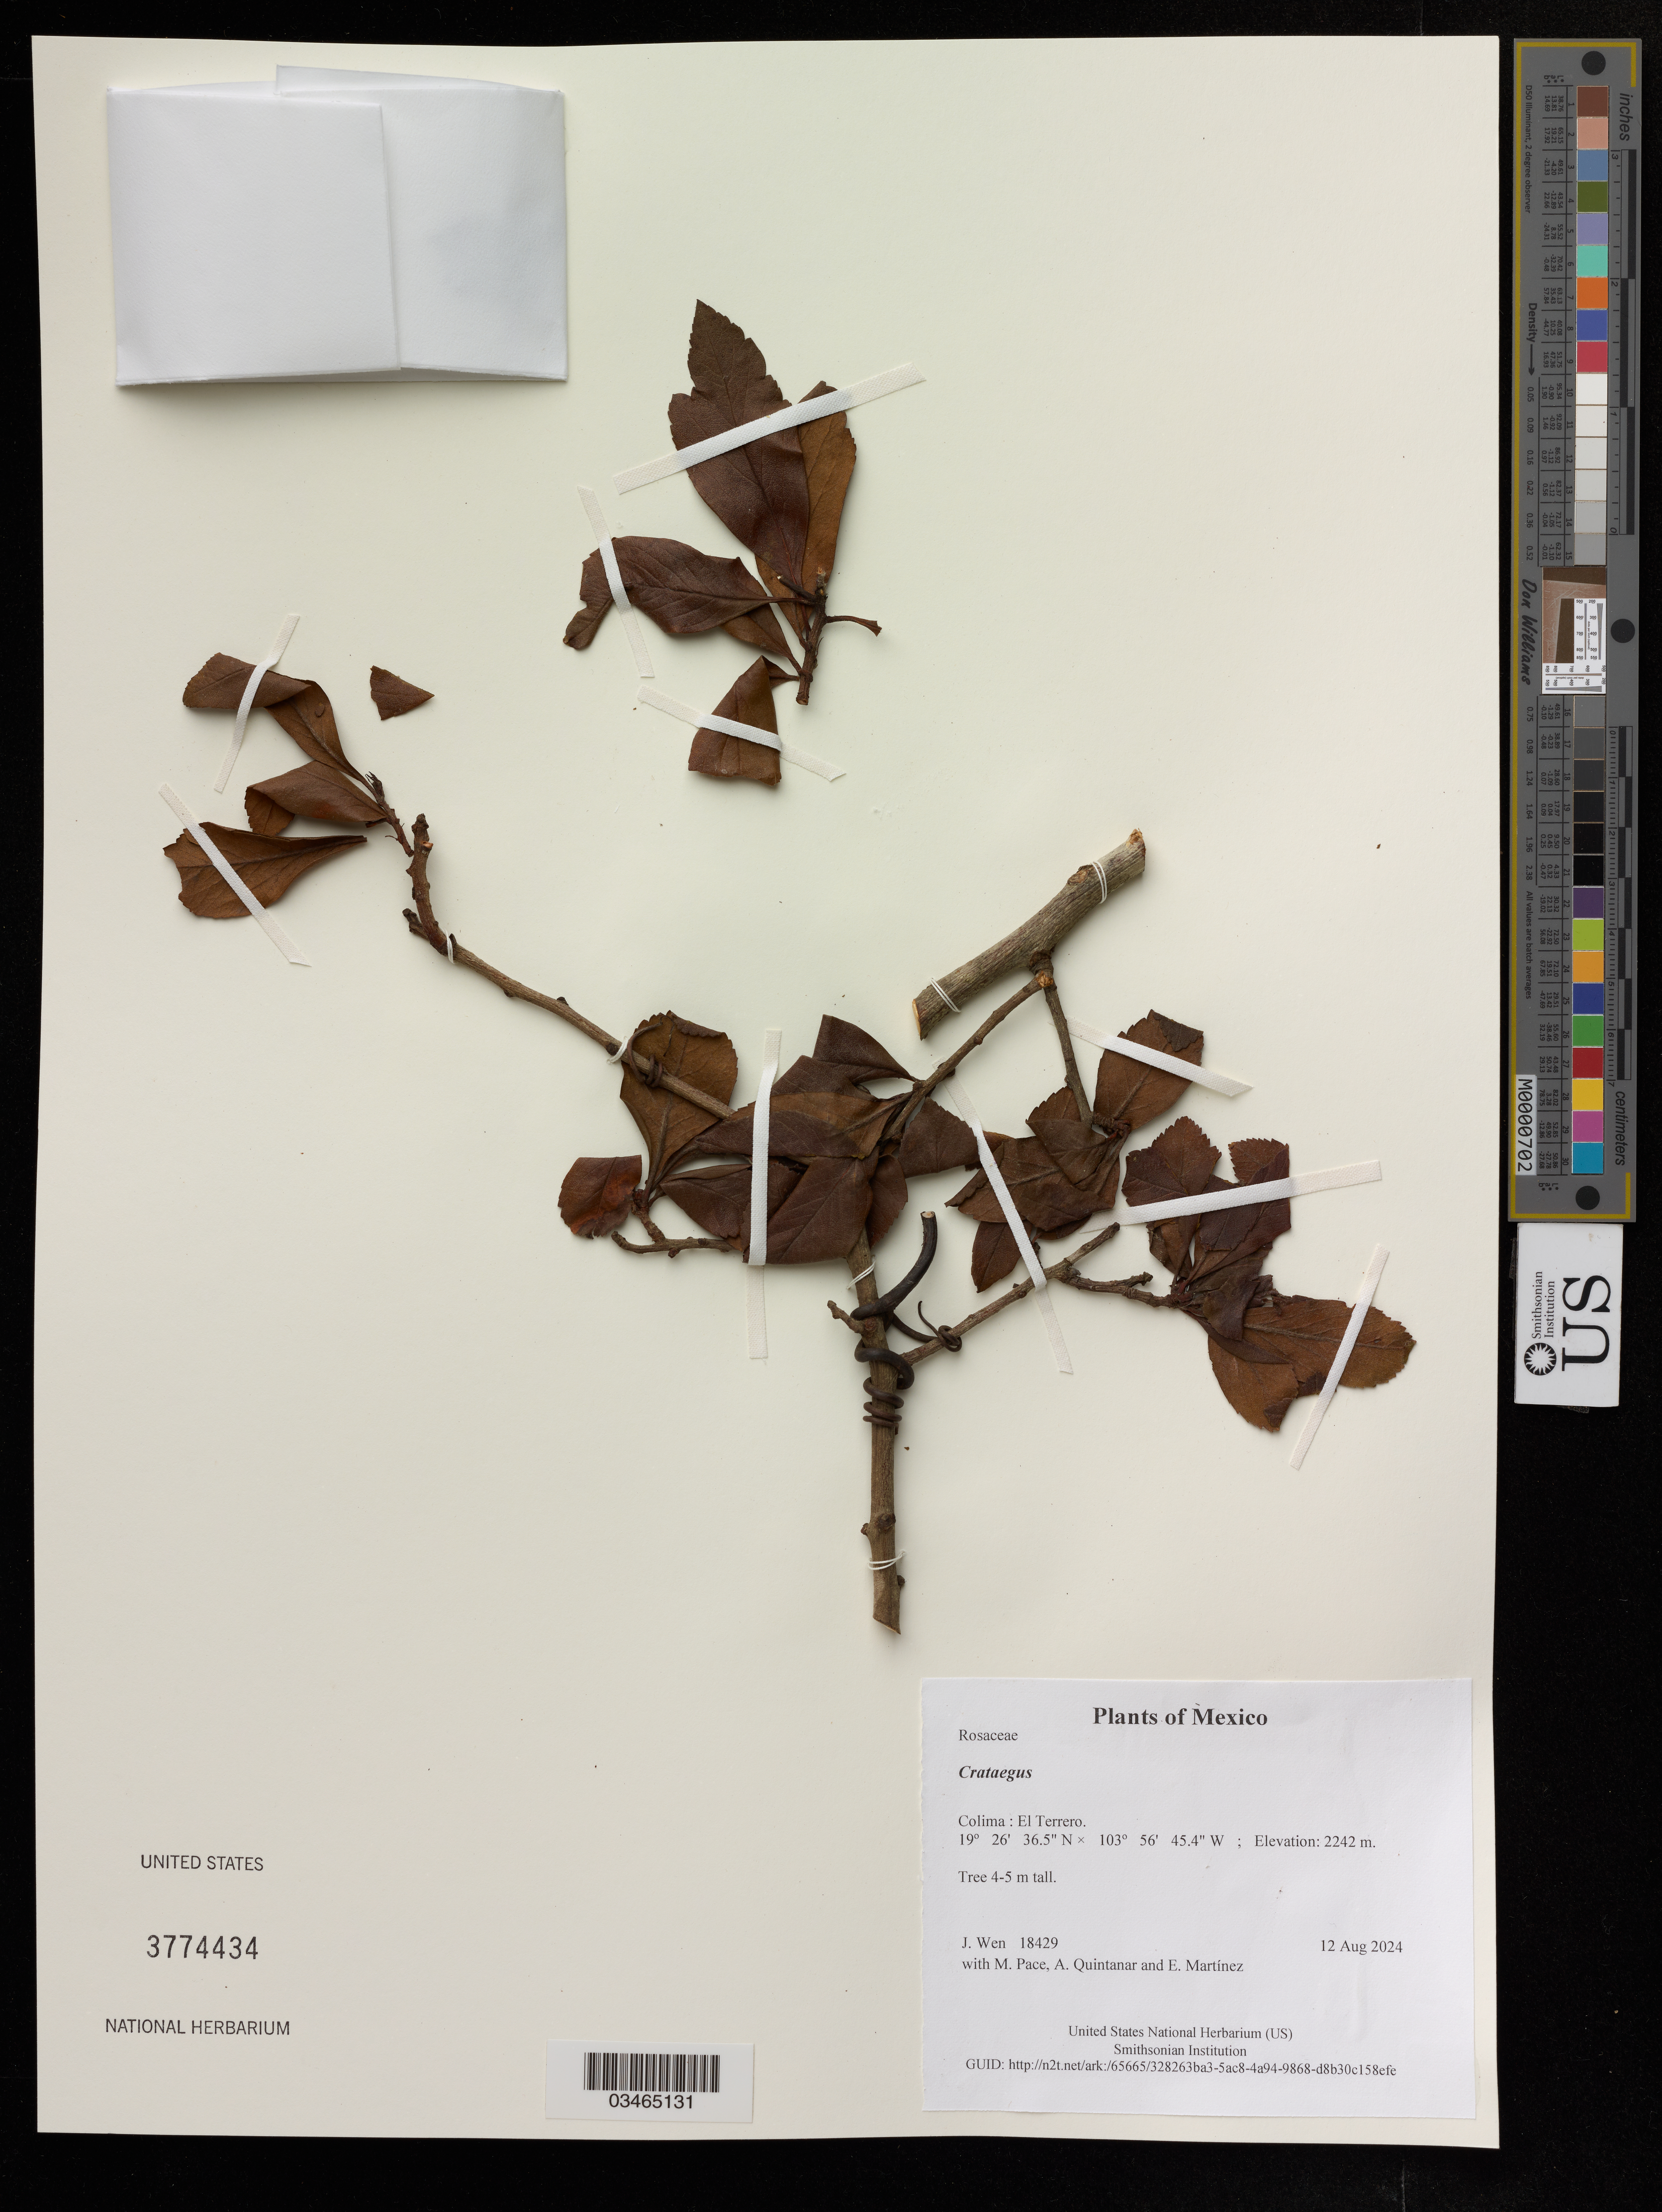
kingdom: Plantae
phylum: Tracheophyta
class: Magnoliopsida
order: Rosales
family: Rosaceae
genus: Crataegus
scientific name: Crataegus sp.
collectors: J. Wen, M. Pace, A. Quintanar & A. Martinez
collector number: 18429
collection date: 2024-08-12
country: Mexico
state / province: Colima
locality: El Terrero.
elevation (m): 2242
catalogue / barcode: US 3774434